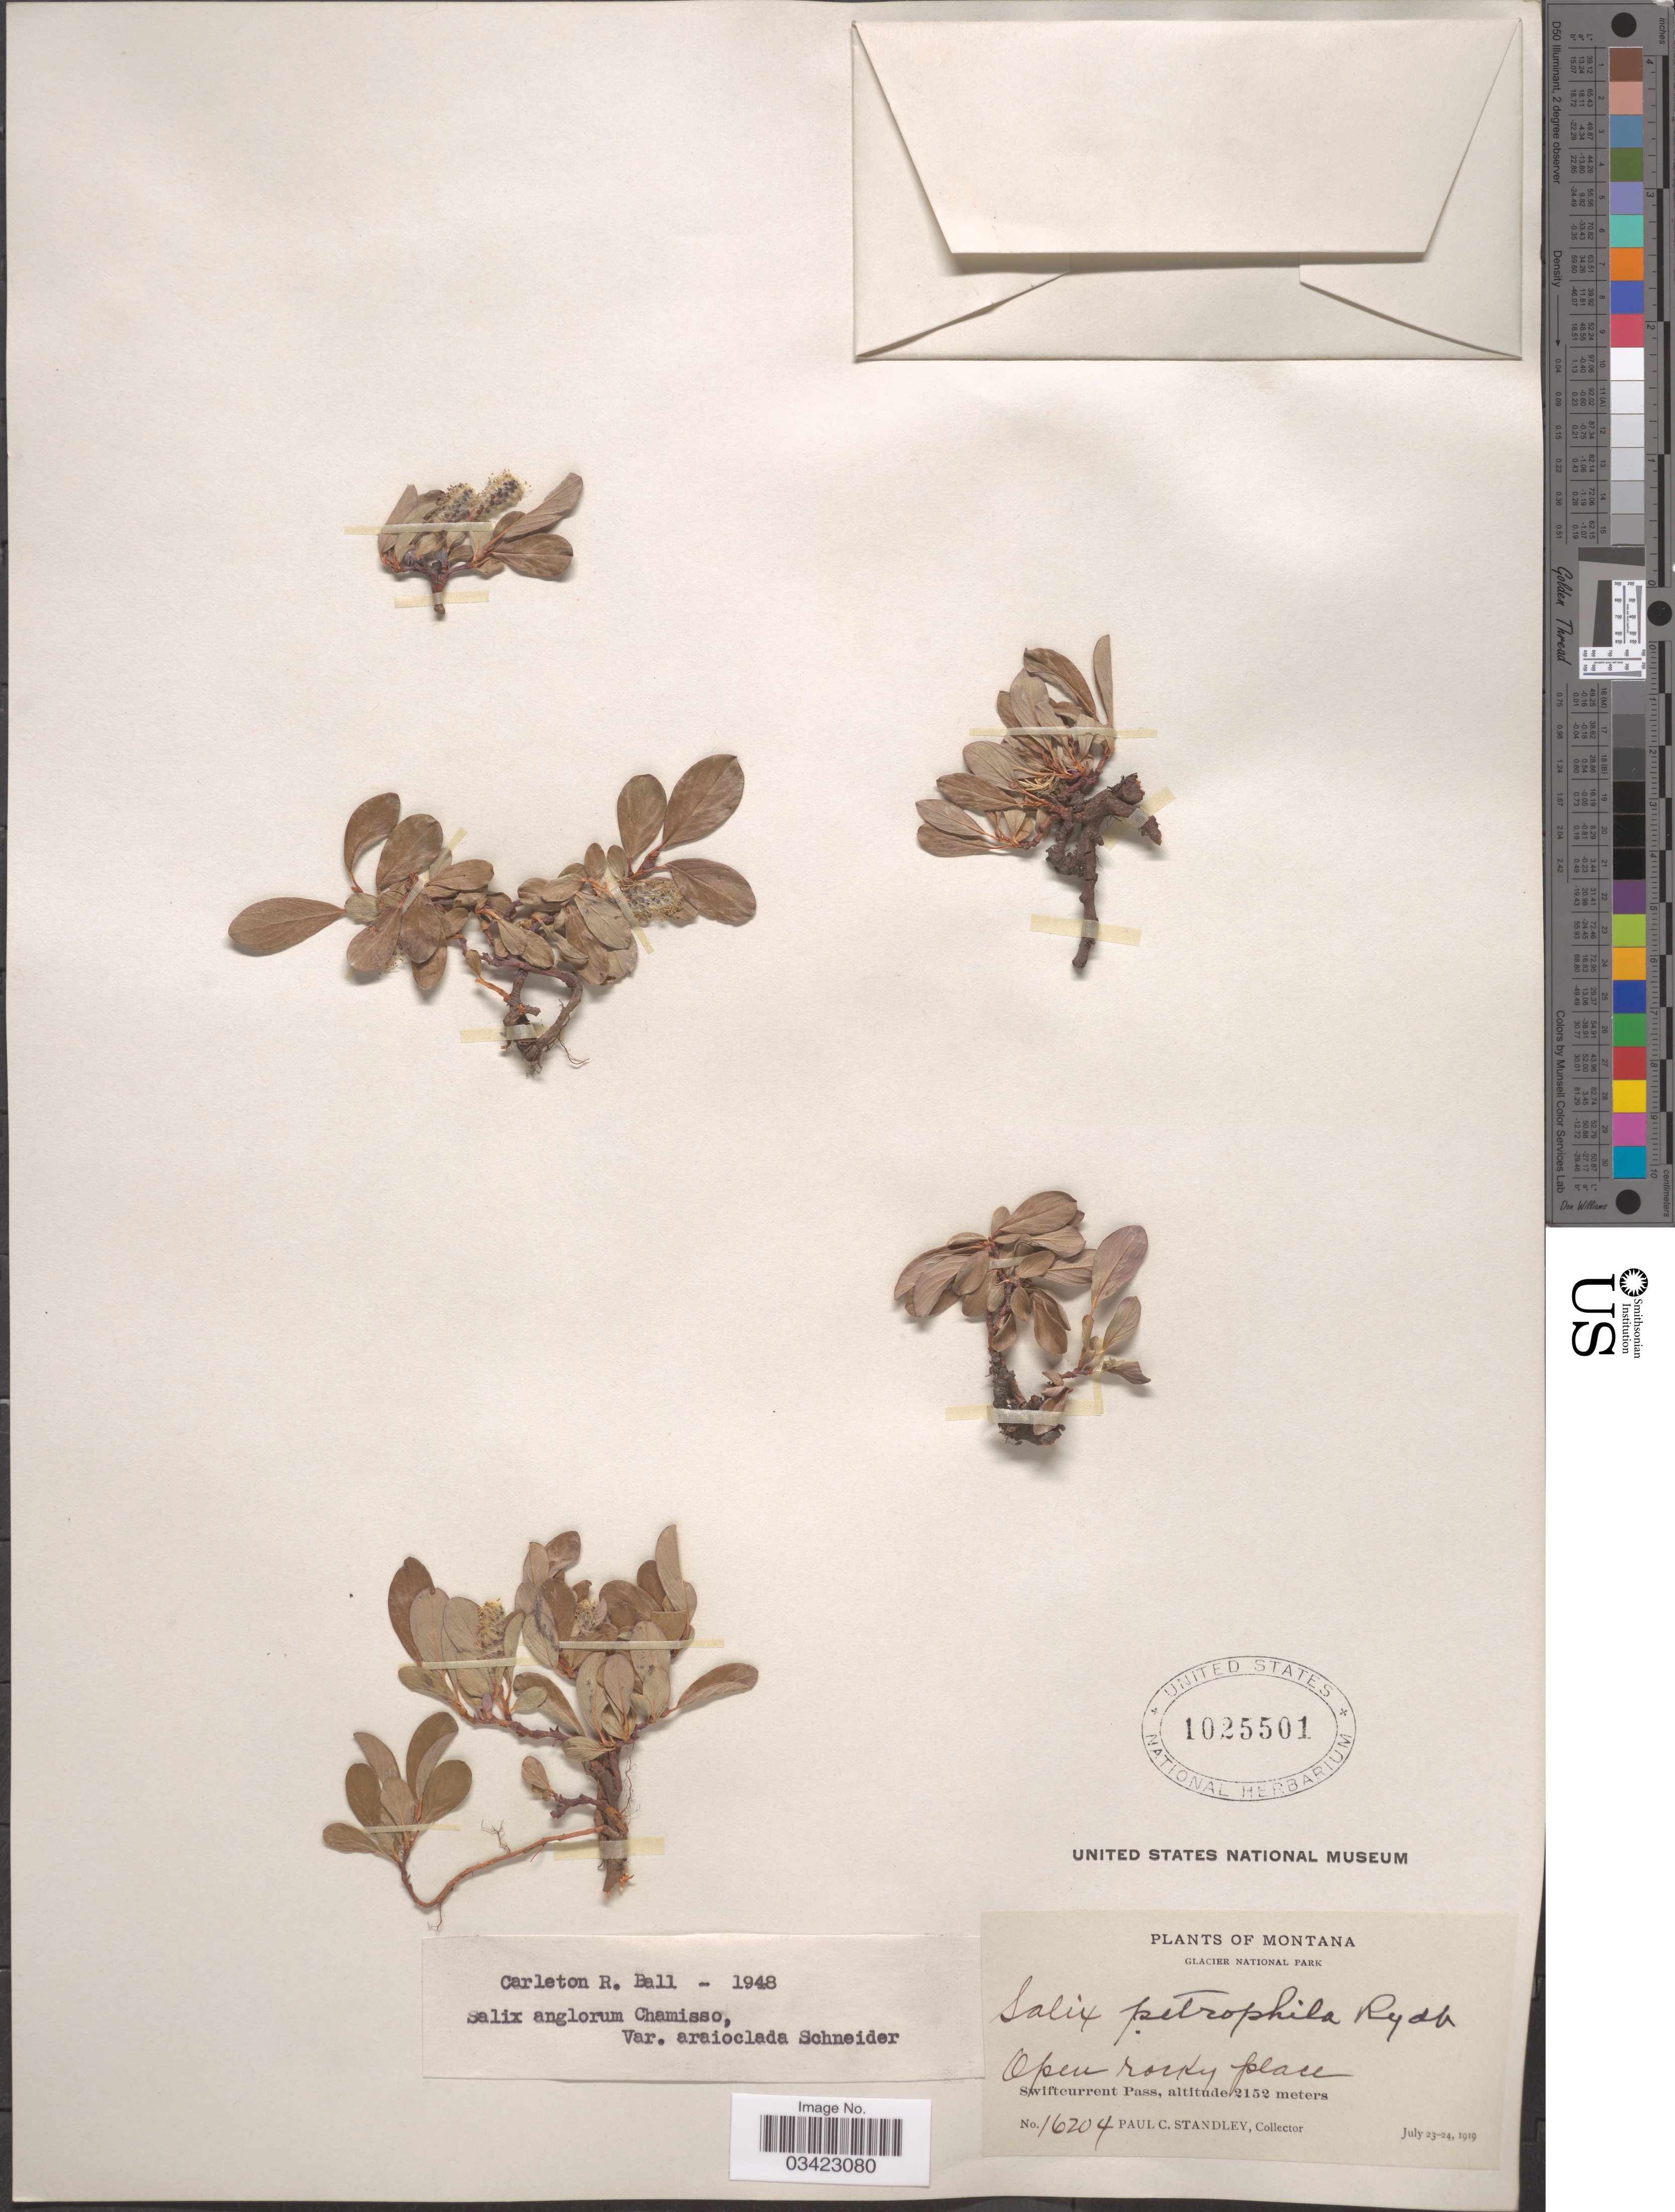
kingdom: Plantae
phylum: Tracheophyta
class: Magnoliopsida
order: Malpighiales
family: Salicaceae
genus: Salix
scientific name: Salix anglorum var. araioclada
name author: C.K. Schneid.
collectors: P. C. Standley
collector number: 16204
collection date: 1919-07-23/1919-07-24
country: United States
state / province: Montana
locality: Glacier National Park. Swiftcurrent Pass.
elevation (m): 2152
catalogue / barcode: US 1025501